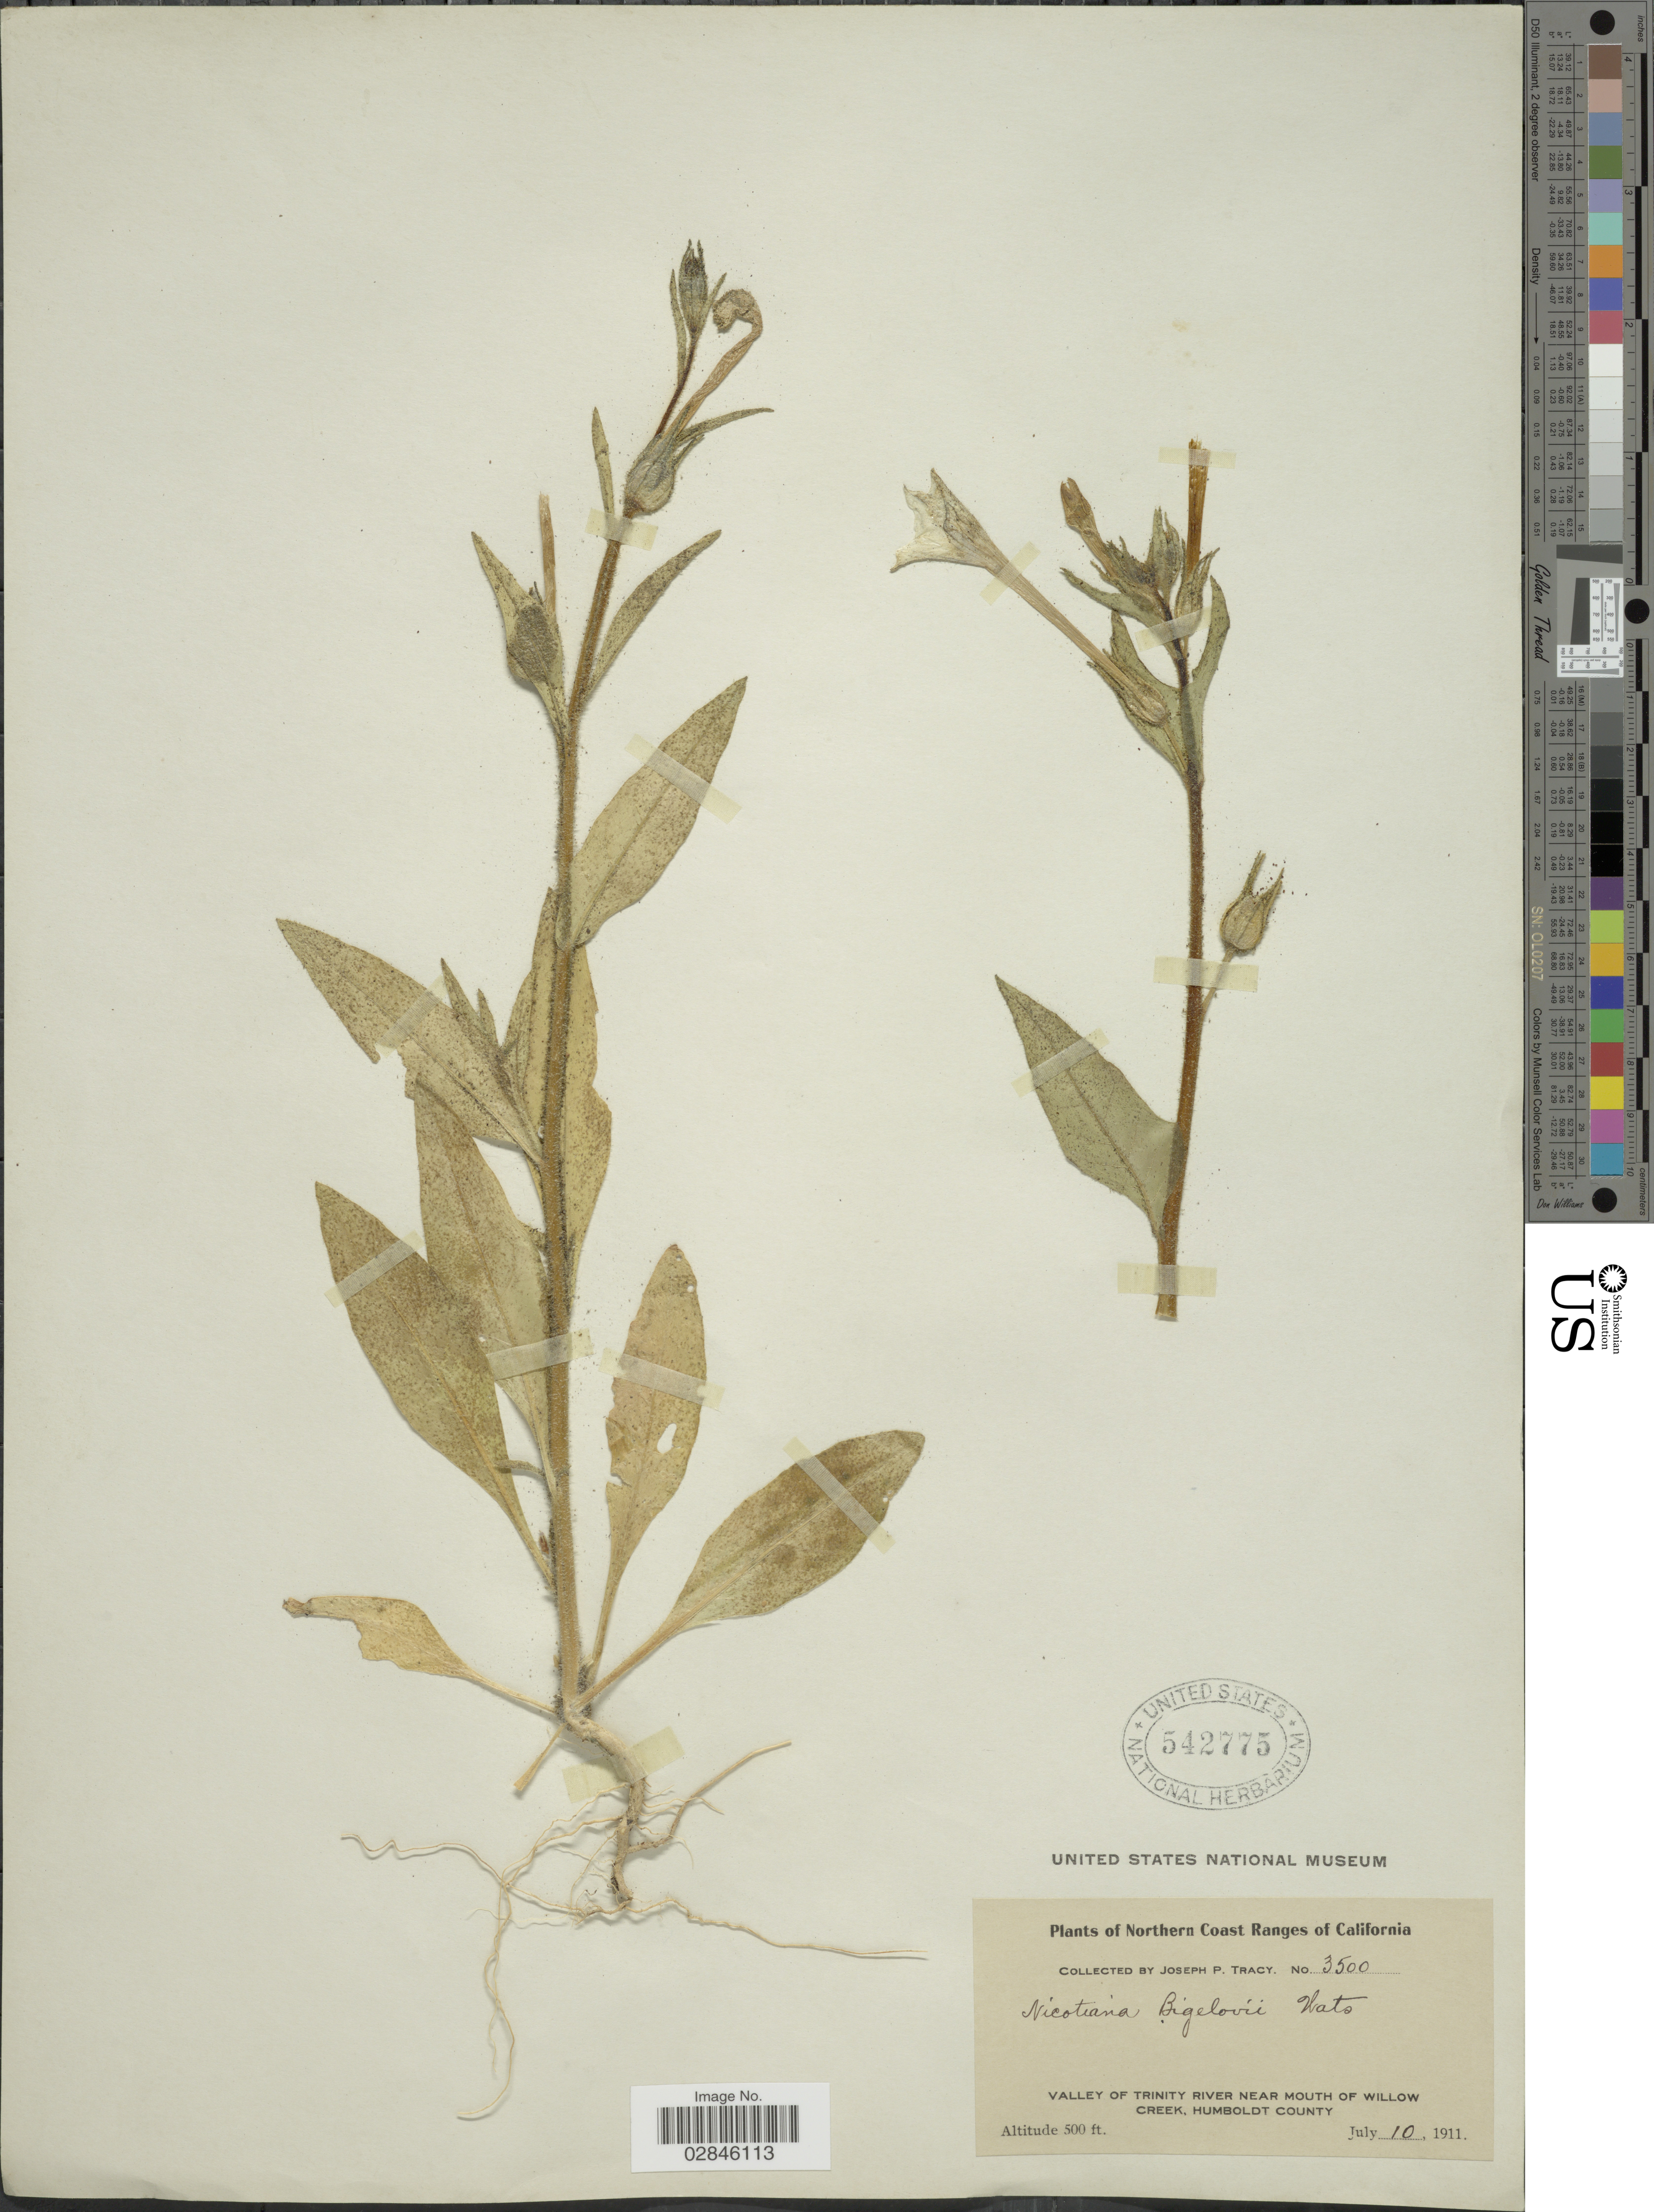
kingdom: Plantae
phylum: Tracheophyta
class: Magnoliopsida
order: Solanales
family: Solanaceae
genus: Nicotiana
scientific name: Nicotiana bigelovii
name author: S. Watson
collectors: J. Tracy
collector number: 3500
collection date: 1911-07-10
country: United States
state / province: California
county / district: Humboldt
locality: Northern Coast Ranges of California. Valley of Trinity River near Mouth of Willow Creek, Humboldt County.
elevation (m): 152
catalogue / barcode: US 542775